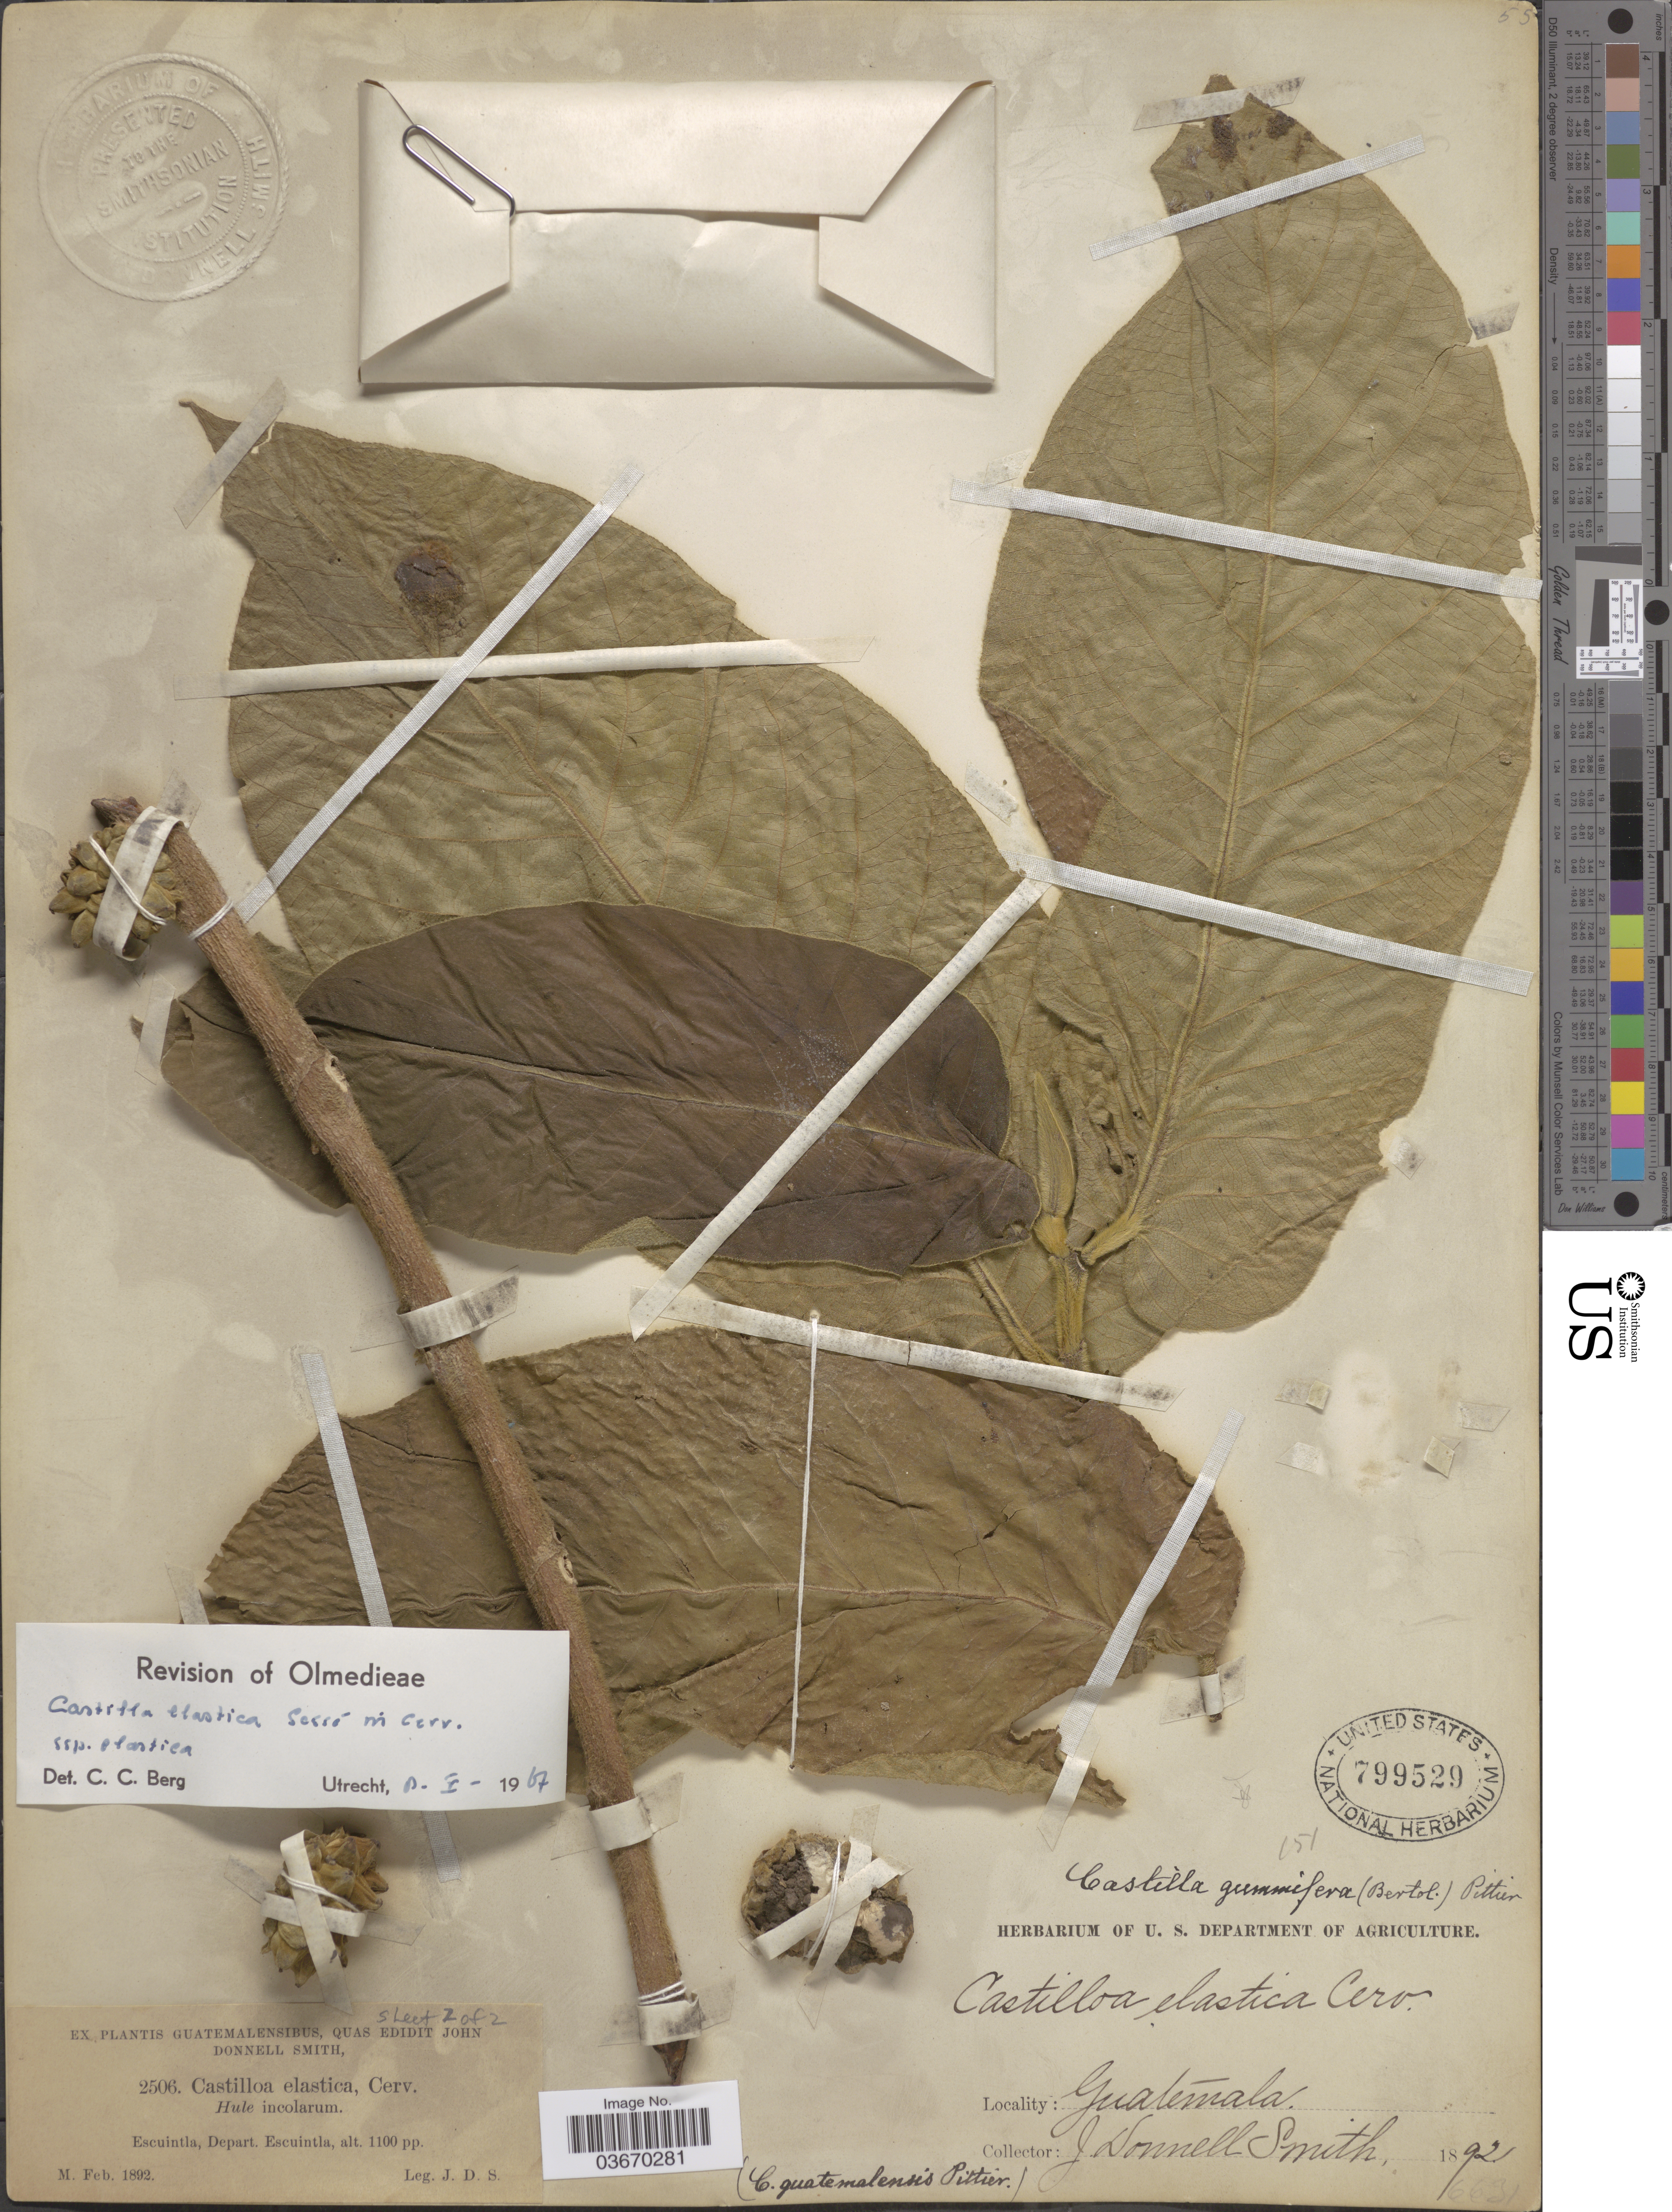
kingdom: Plantae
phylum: Tracheophyta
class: Magnoliopsida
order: Rosales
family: Moraceae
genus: Castilla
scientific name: Castilla elastica subsp. elastica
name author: Sessé ex Cerv.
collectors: J. Donnell Smith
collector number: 2506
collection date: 1892-02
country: Guatemala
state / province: Escuintla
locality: Escuintla, Depart. Escuintla.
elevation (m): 335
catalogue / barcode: US 799529